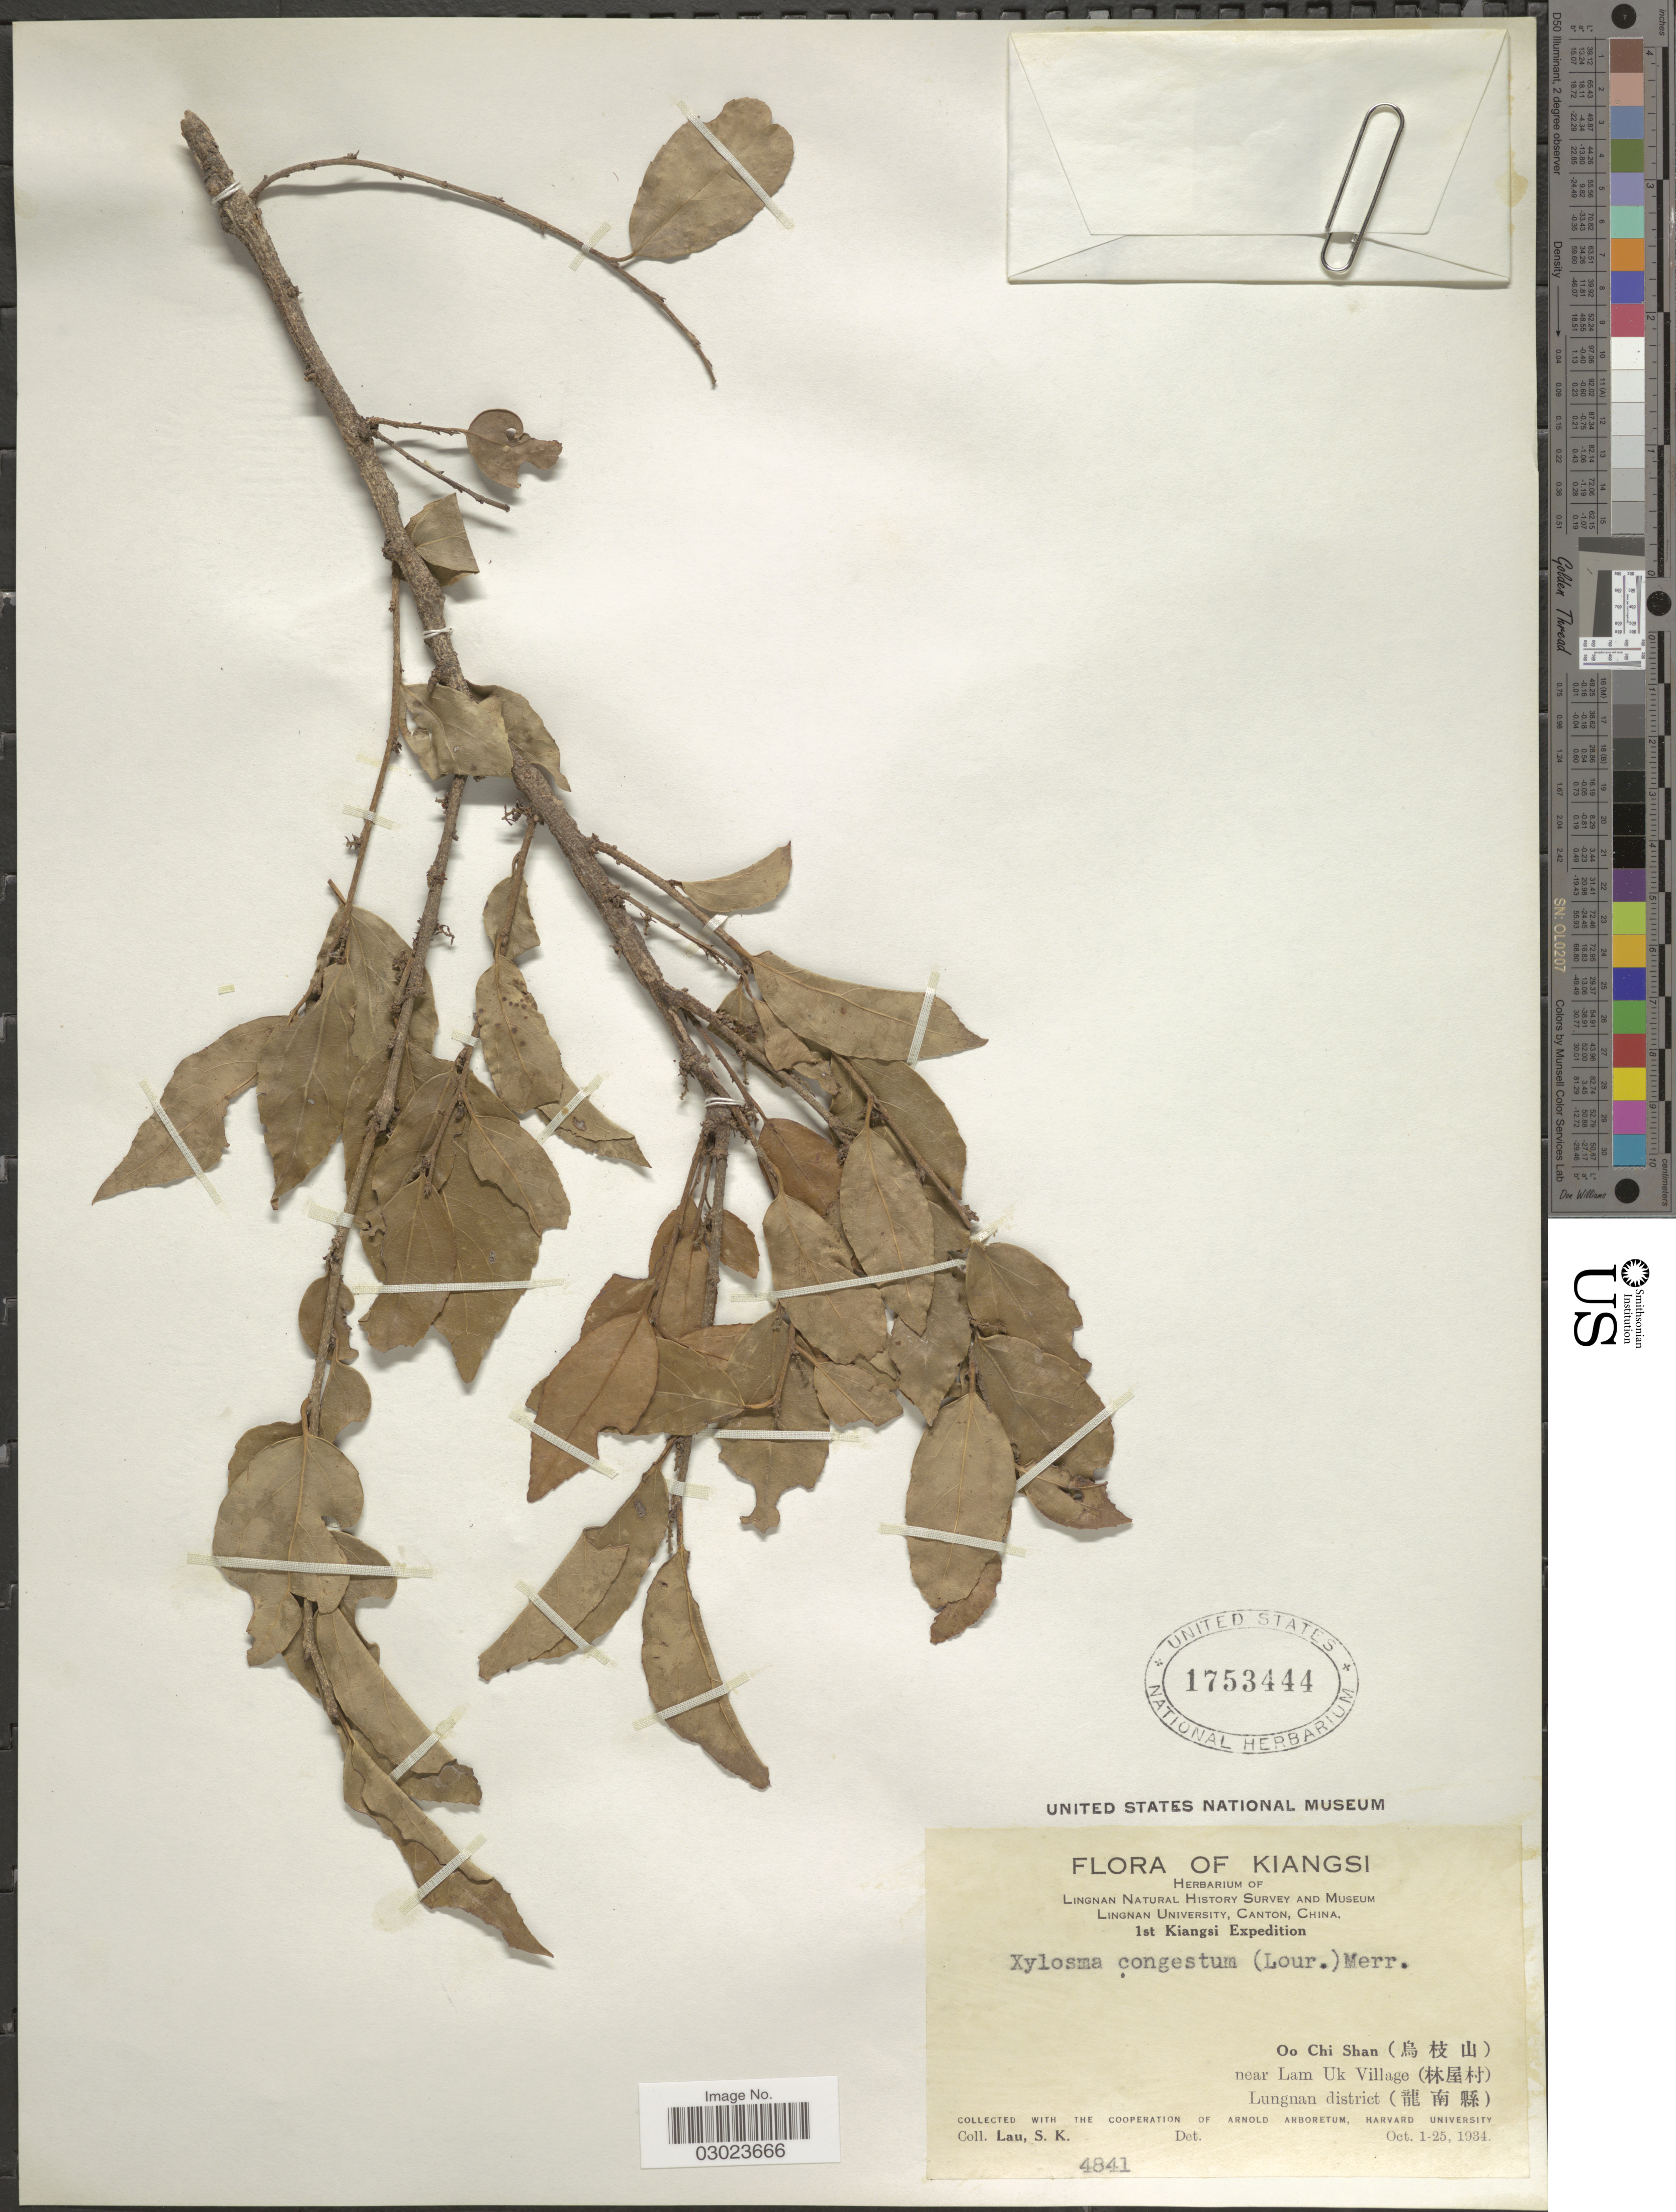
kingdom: Plantae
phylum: Tracheophyta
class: Magnoliopsida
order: Malpighiales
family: Salicaceae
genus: Xylosma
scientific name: Xylosma congesta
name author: (Lour.) Merr.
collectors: S. K. Lau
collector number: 4841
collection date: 1934-10-01/1934-10-25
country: China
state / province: Jiangxi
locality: Kiangsi, Oo Chi Shan, near Lam Uk Village, Lungnan district.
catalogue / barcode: US 1753444